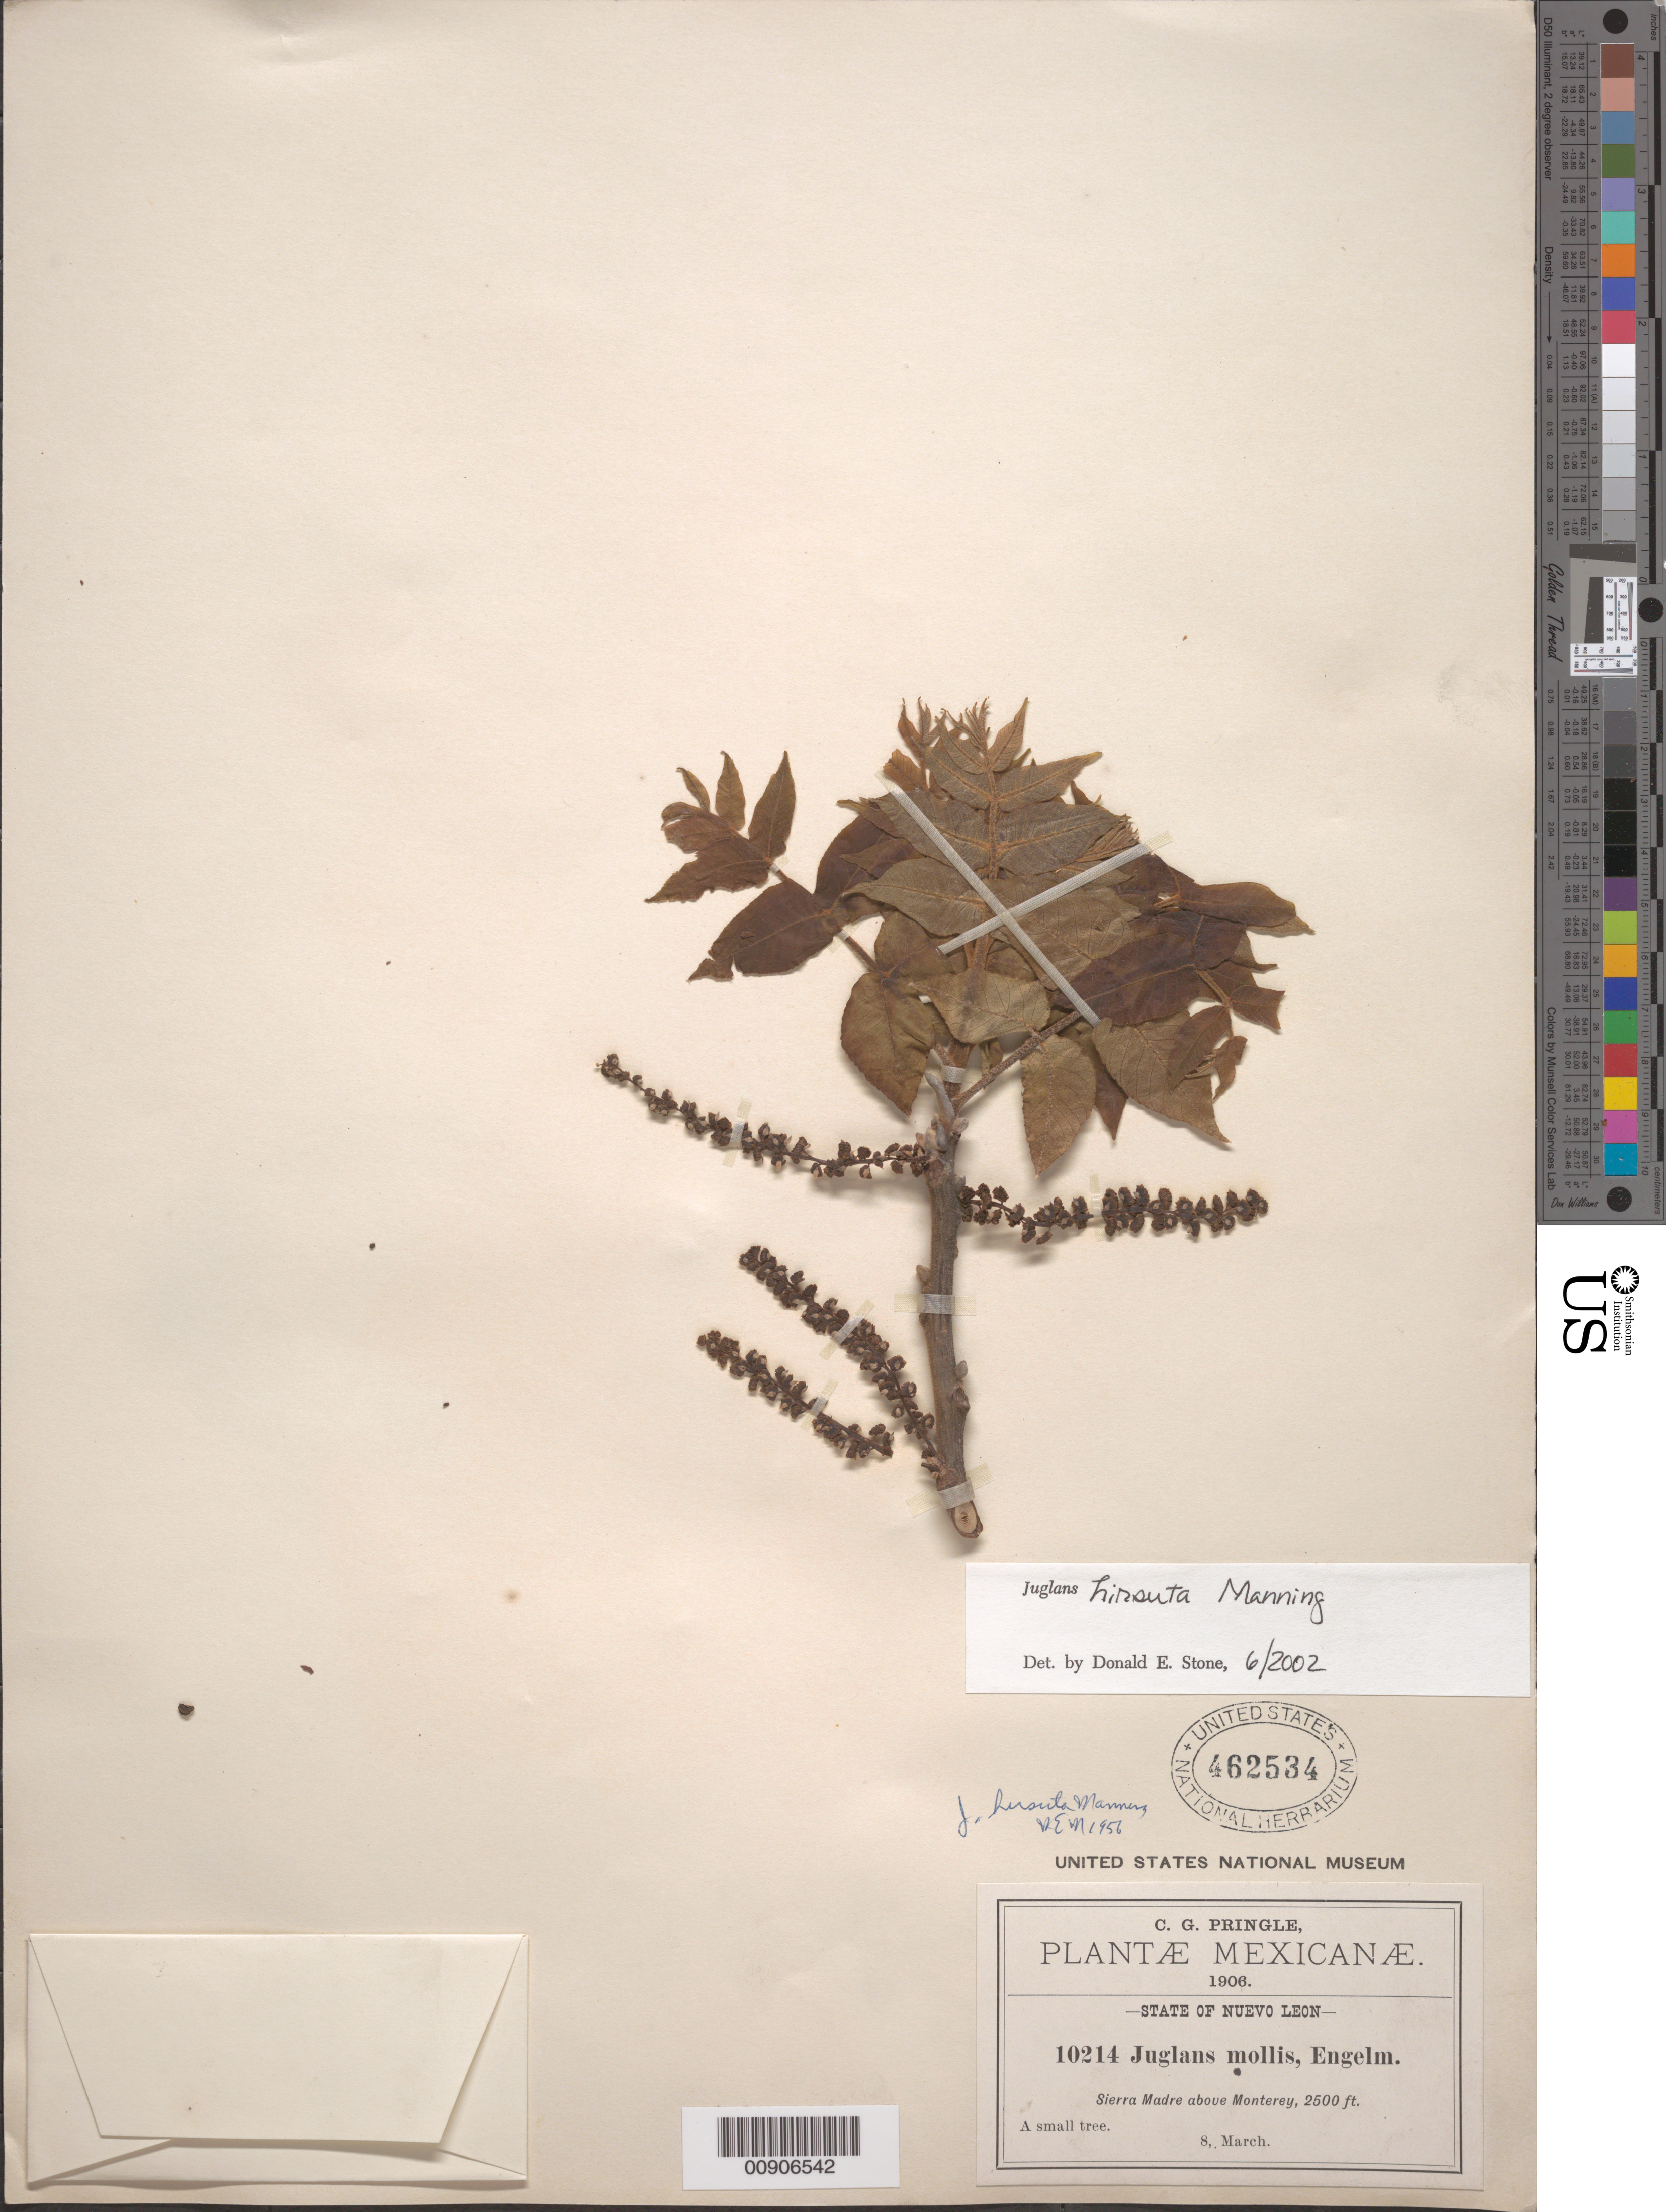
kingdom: Plantae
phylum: Tracheophyta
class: Magnoliopsida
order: Fagales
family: Juglandaceae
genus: Juglans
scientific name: Juglans hirsuta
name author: W.E. Manning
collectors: C. G. Pringle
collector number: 10214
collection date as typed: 08 Mar 1906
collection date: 1906-03-08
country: Mexico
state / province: Nuevo León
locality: State of Nuevo León. Sierra Madre above Monterrey.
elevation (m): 762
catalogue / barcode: US 462534